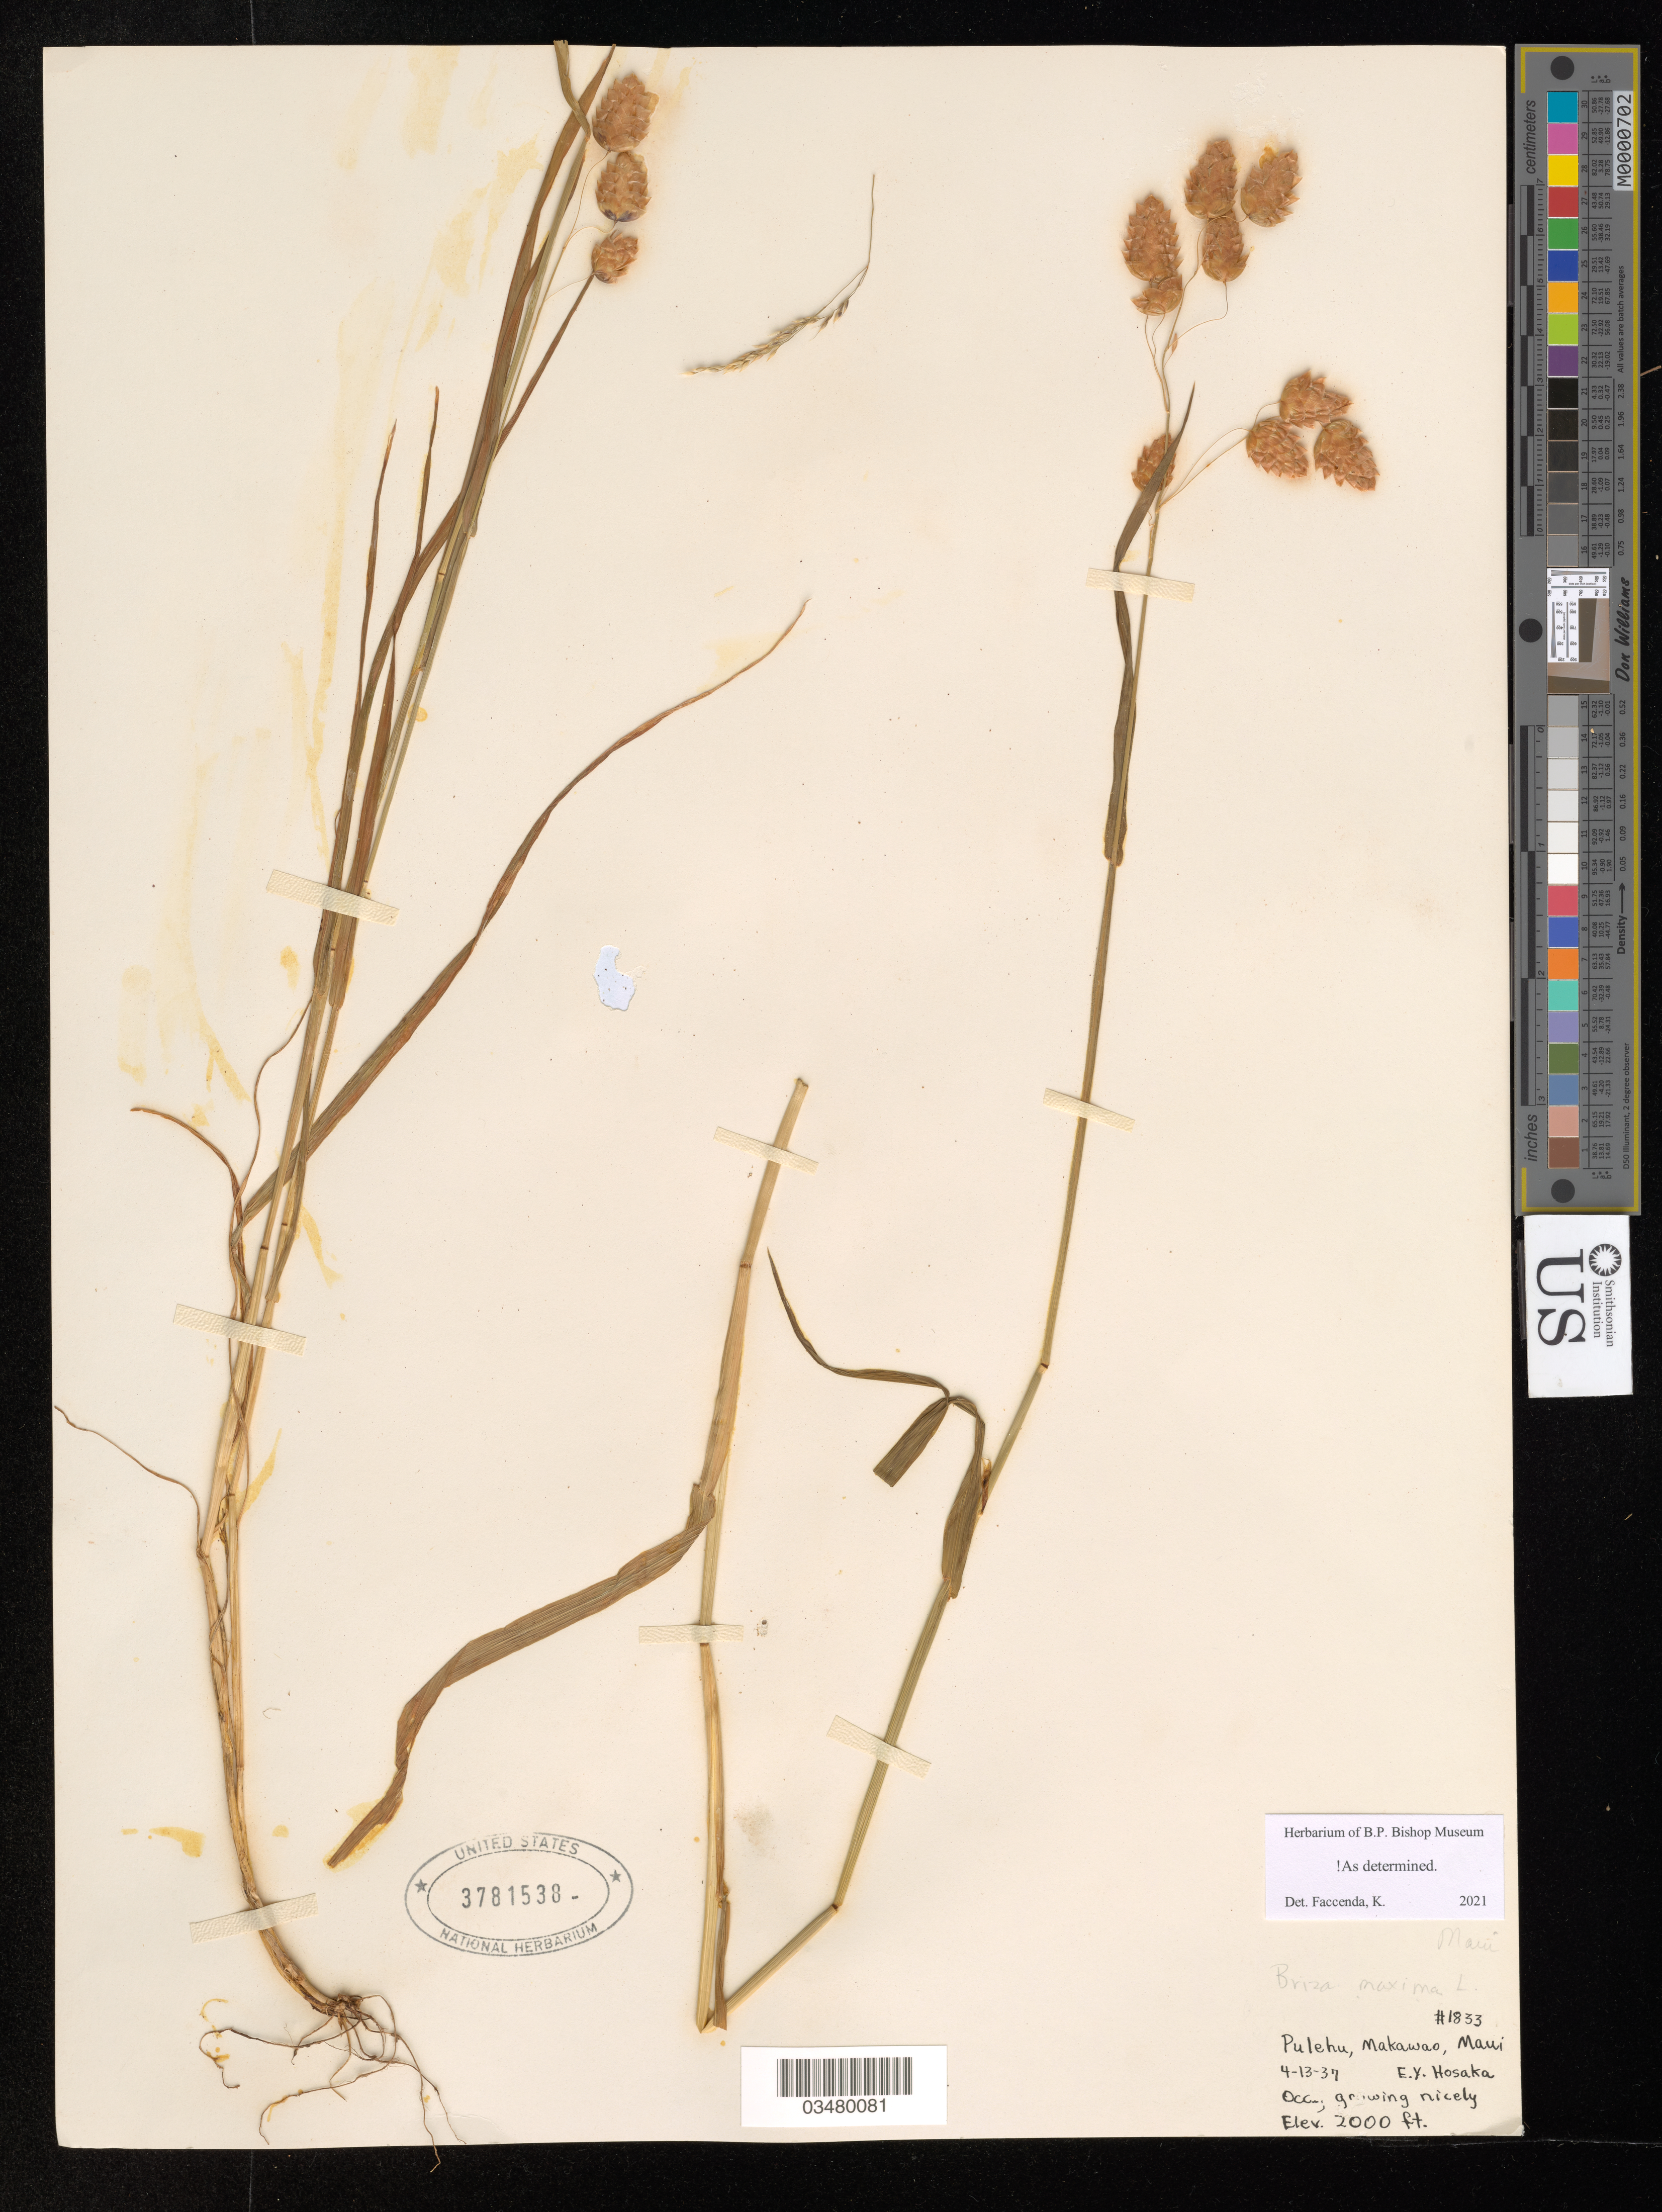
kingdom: Plantae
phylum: Tracheophyta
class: Liliopsida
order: Poales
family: Poaceae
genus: Briza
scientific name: Briza maxima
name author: L.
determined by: Faccenda, K.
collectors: E. Y. Hosaka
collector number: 1833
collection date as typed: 13 Apr 1937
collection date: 1937-04-13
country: United States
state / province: Hawaii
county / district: Maui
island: Maui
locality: Pulehu, Makawao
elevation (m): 610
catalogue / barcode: US 3781538